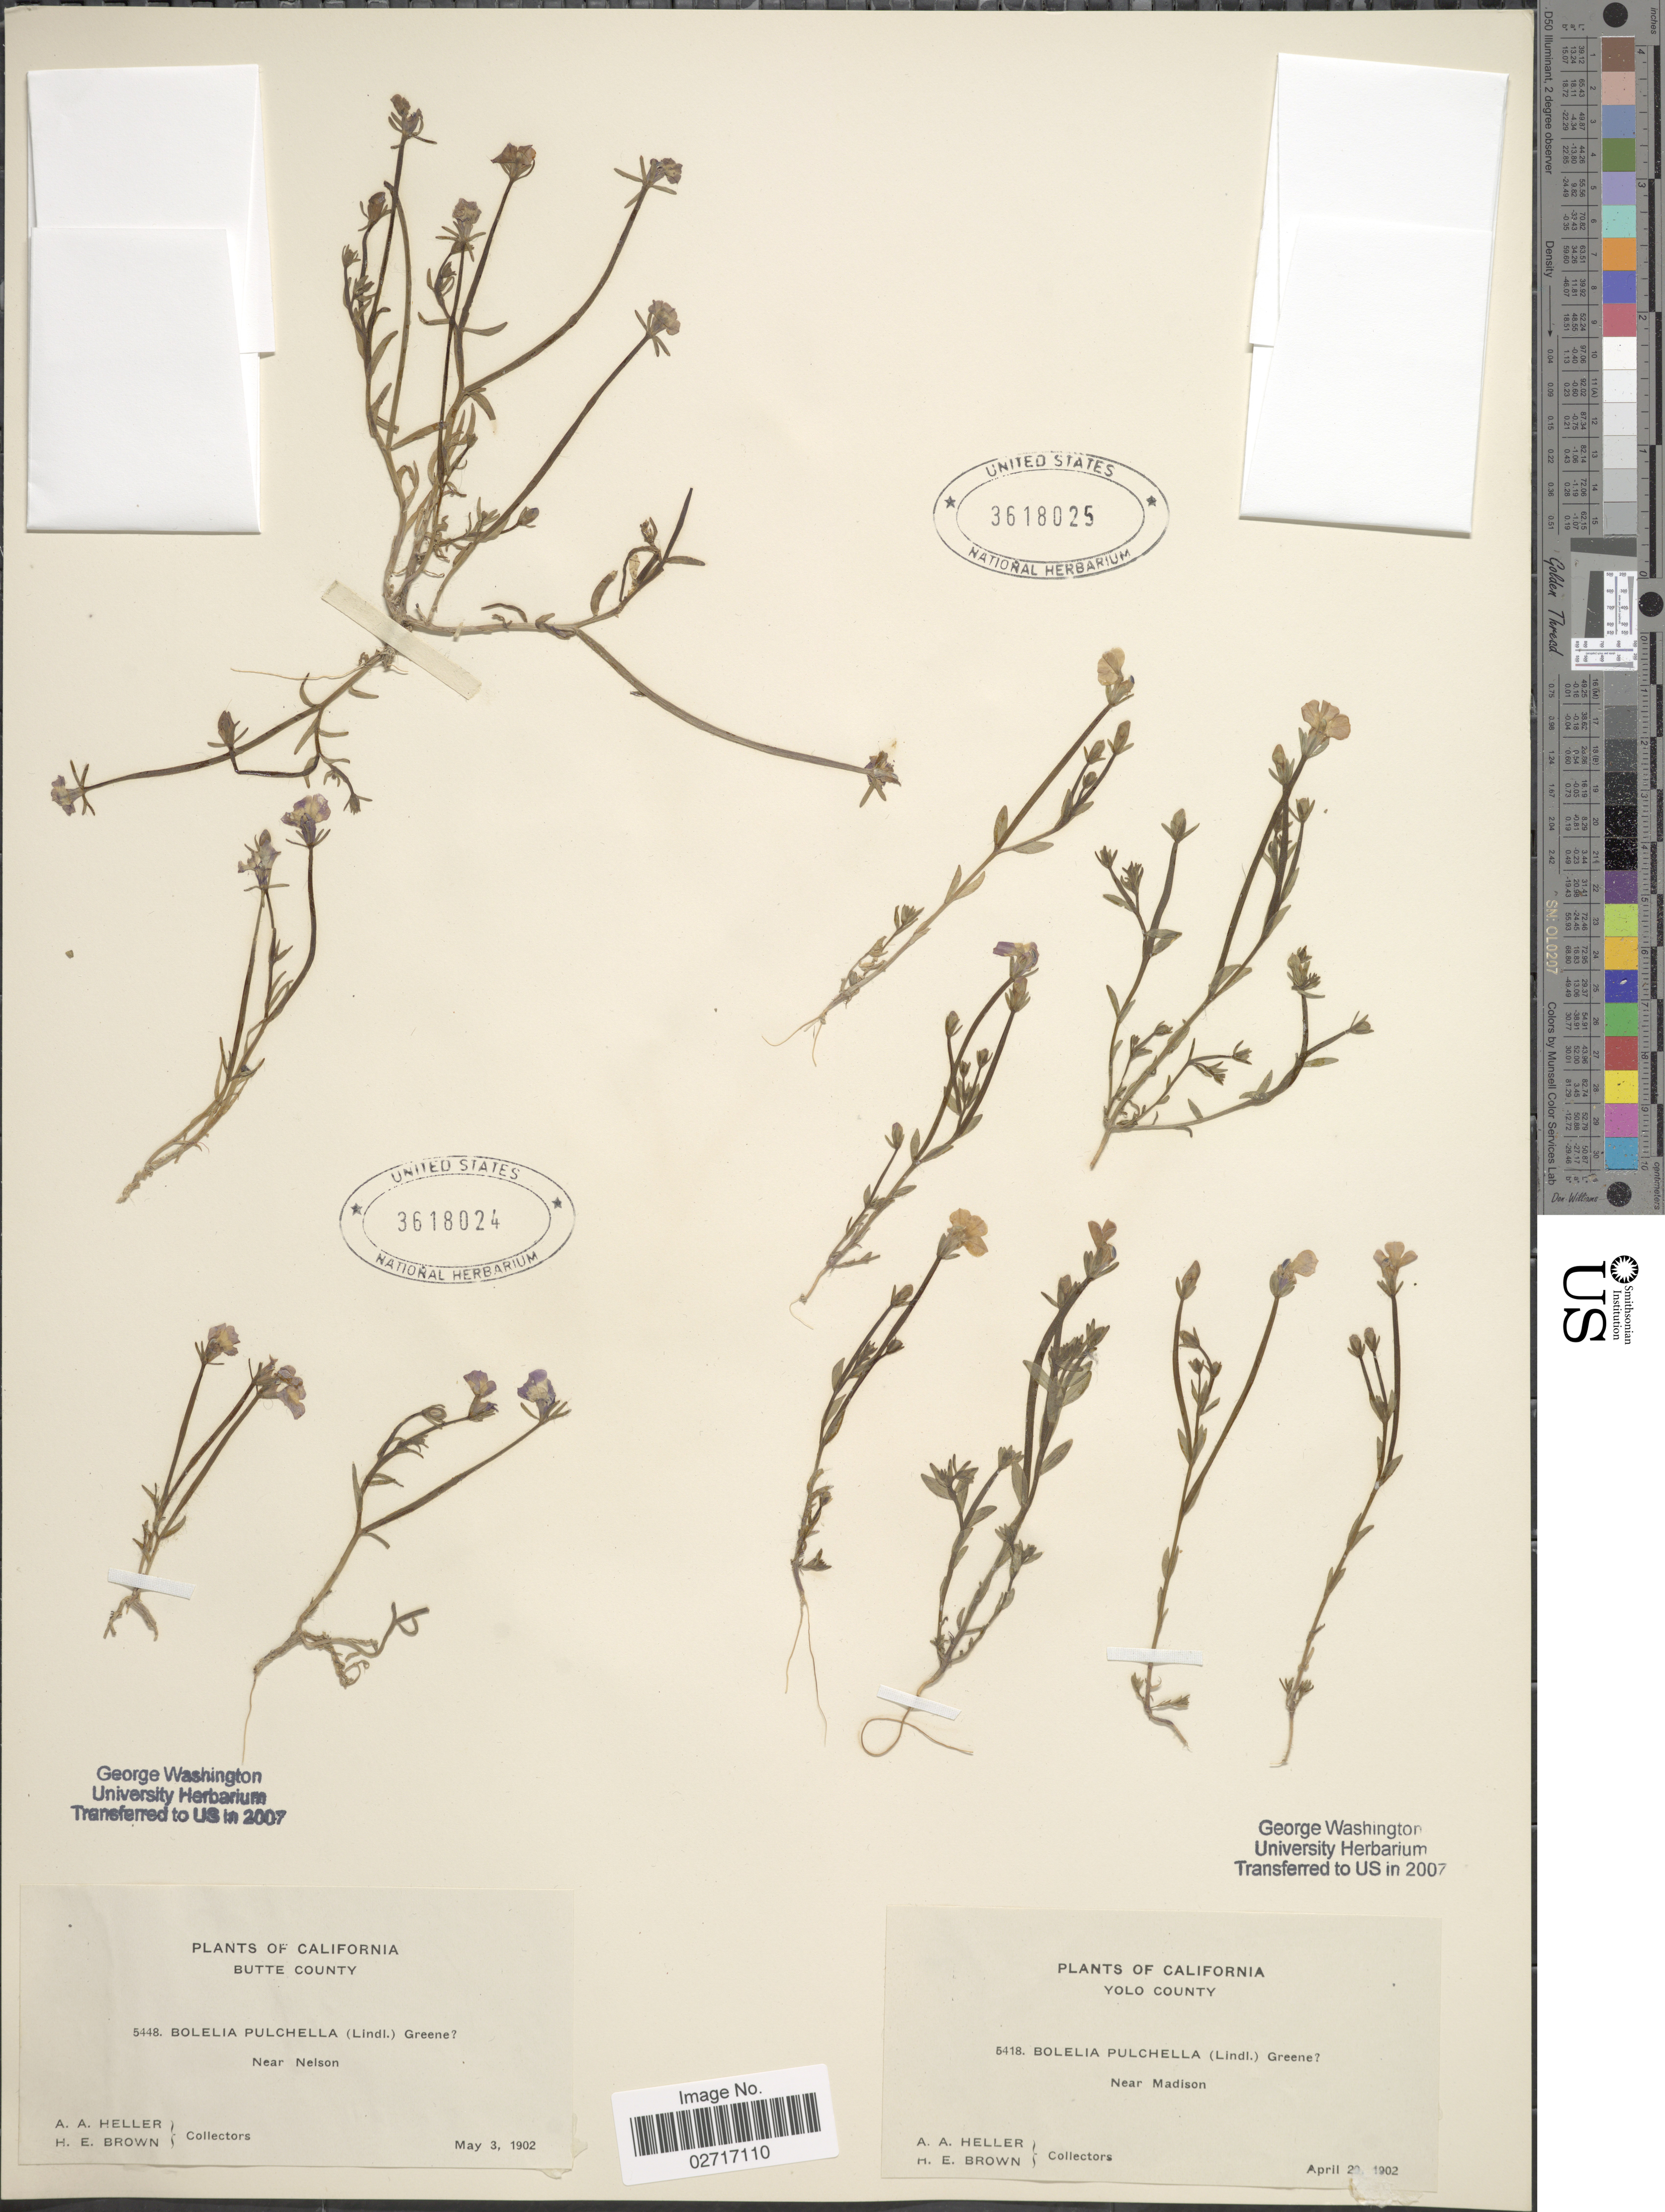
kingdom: Plantae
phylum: Tracheophyta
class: Magnoliopsida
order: Asterales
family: Campanulaceae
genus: Downingia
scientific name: Downingia pulchella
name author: (Lindl.) Torr.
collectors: A. A. Heller & H. E. Brown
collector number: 5418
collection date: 1902-04-29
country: United States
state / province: California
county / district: Yolo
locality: Yolo County, Near Madison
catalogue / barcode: US 3618025-2